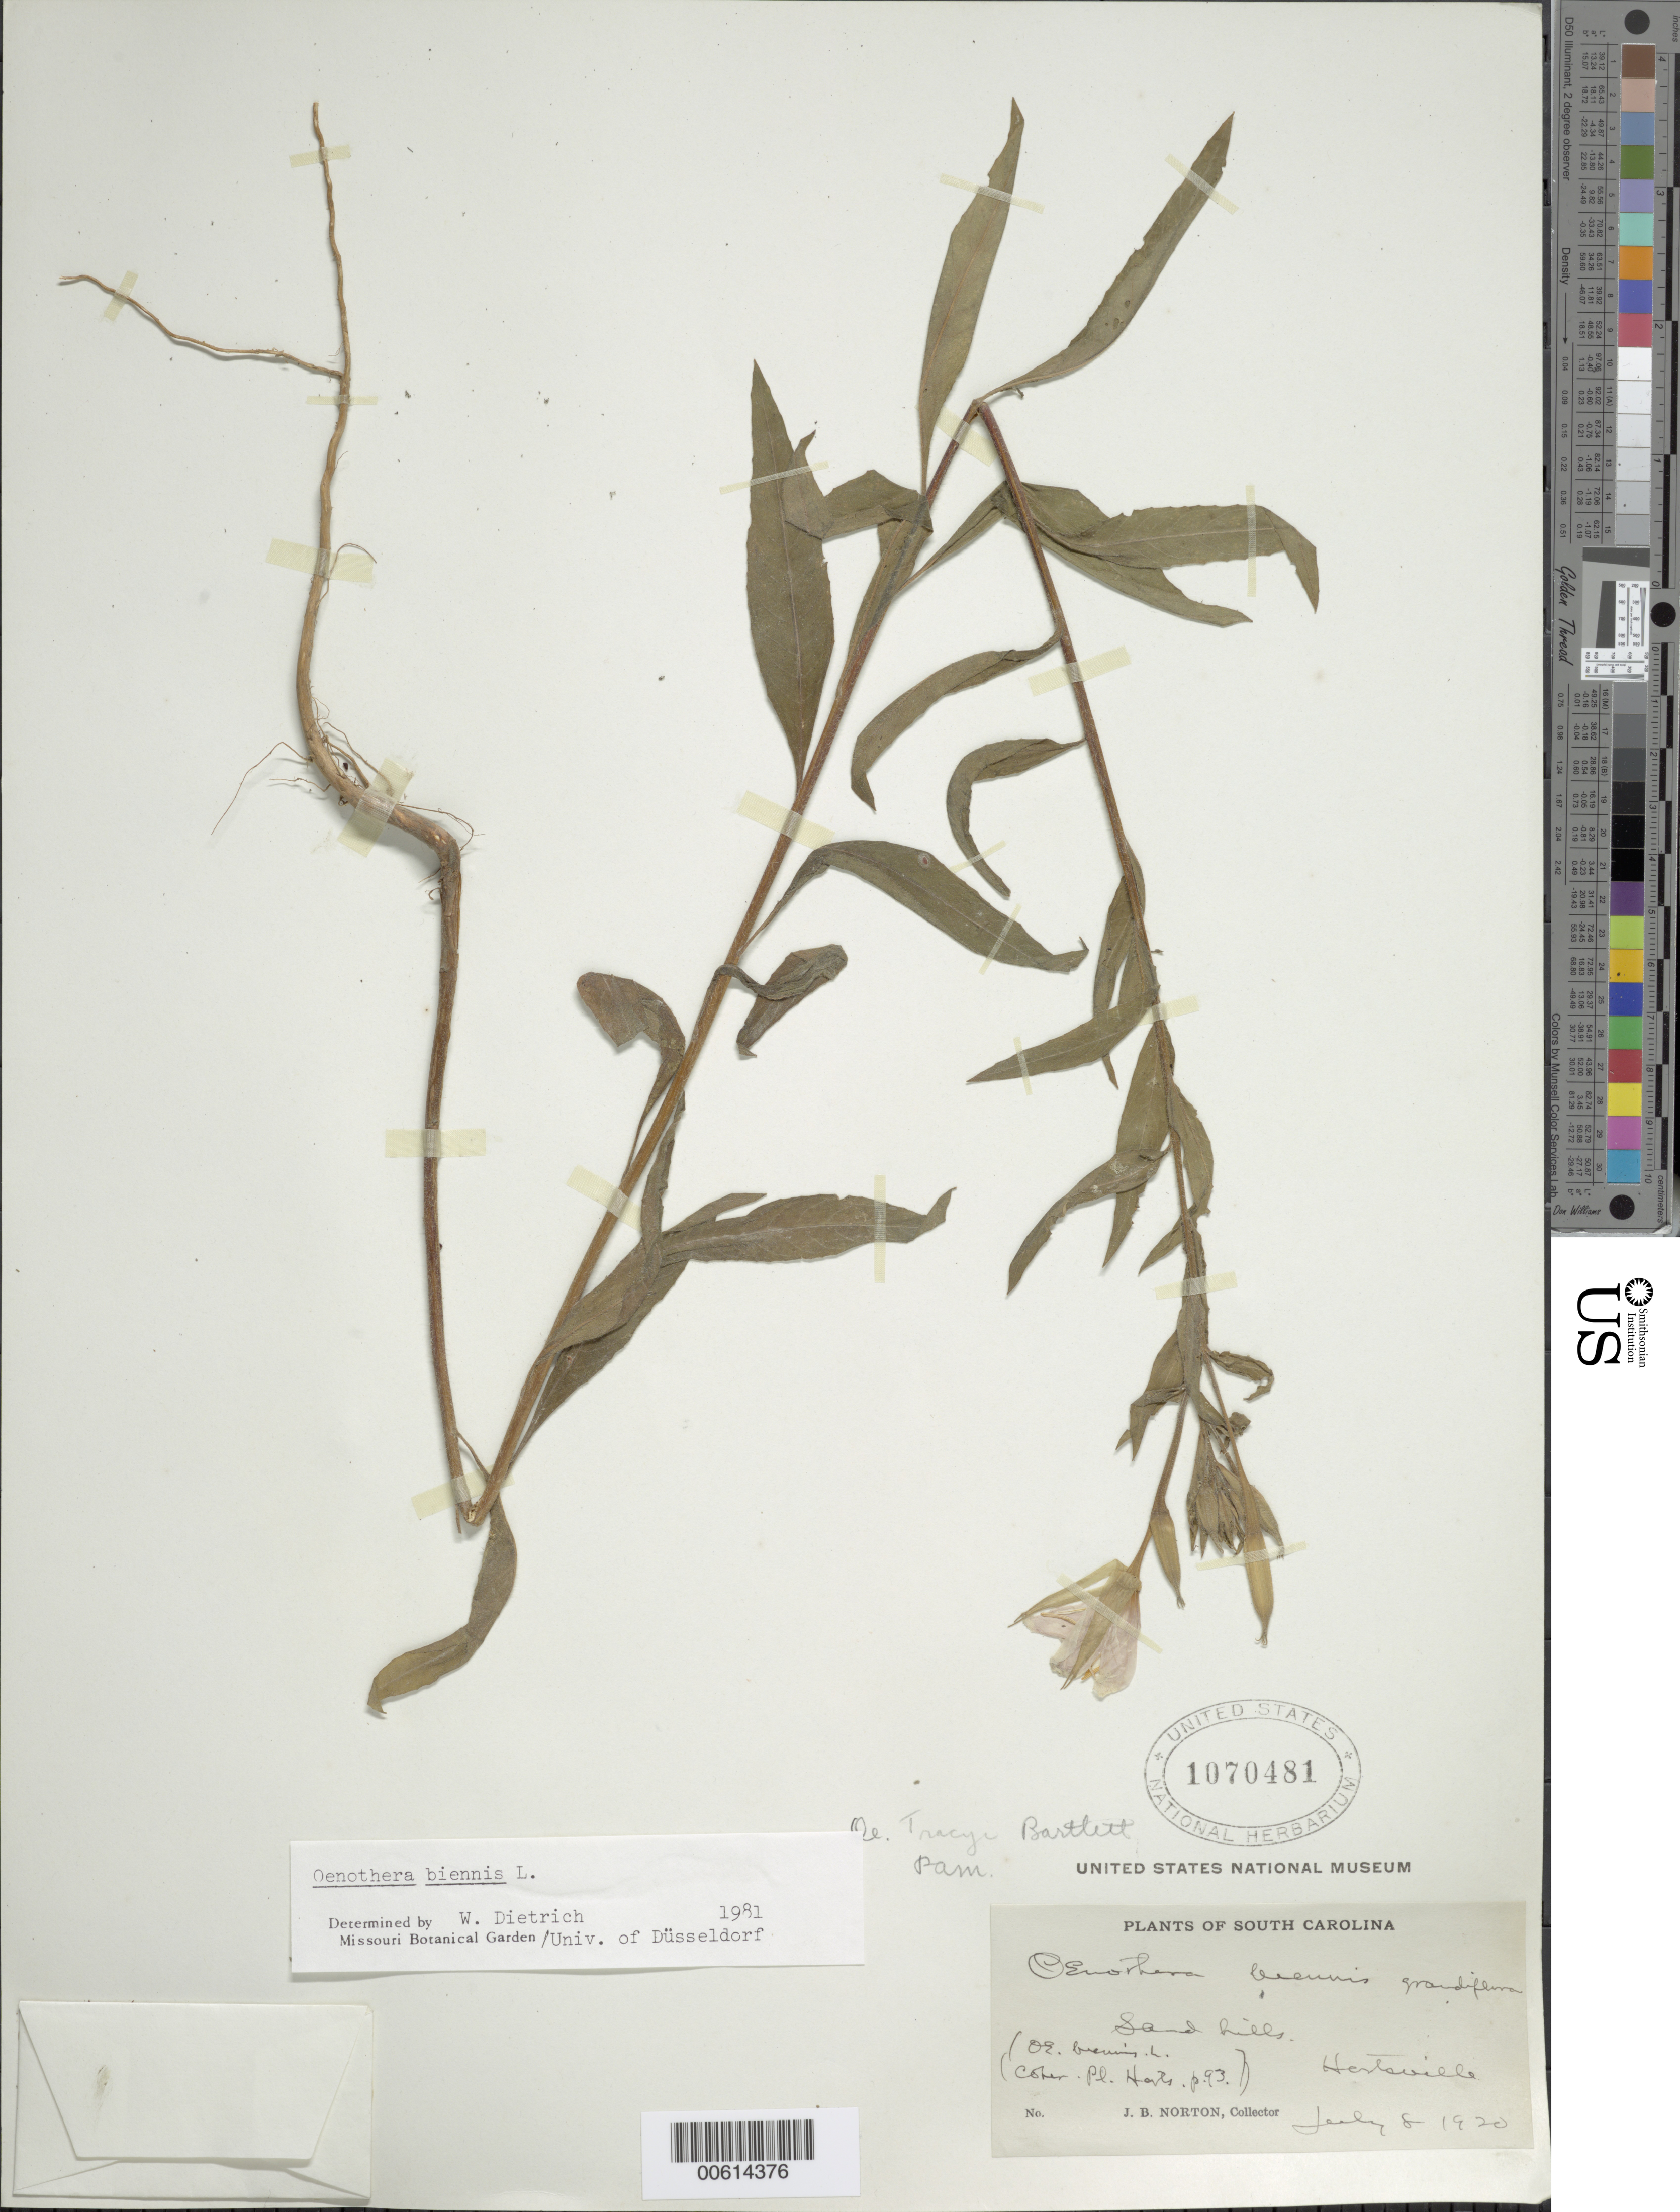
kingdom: Plantae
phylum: Tracheophyta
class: Magnoliopsida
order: Myrtales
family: Onagraceae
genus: Oenothera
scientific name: Oenothera biennis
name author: L.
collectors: J. Norton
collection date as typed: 08 Jul 1920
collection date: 1920-07-08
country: United States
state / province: South Carolina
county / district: Darlington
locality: Hartsville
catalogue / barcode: US 1070481